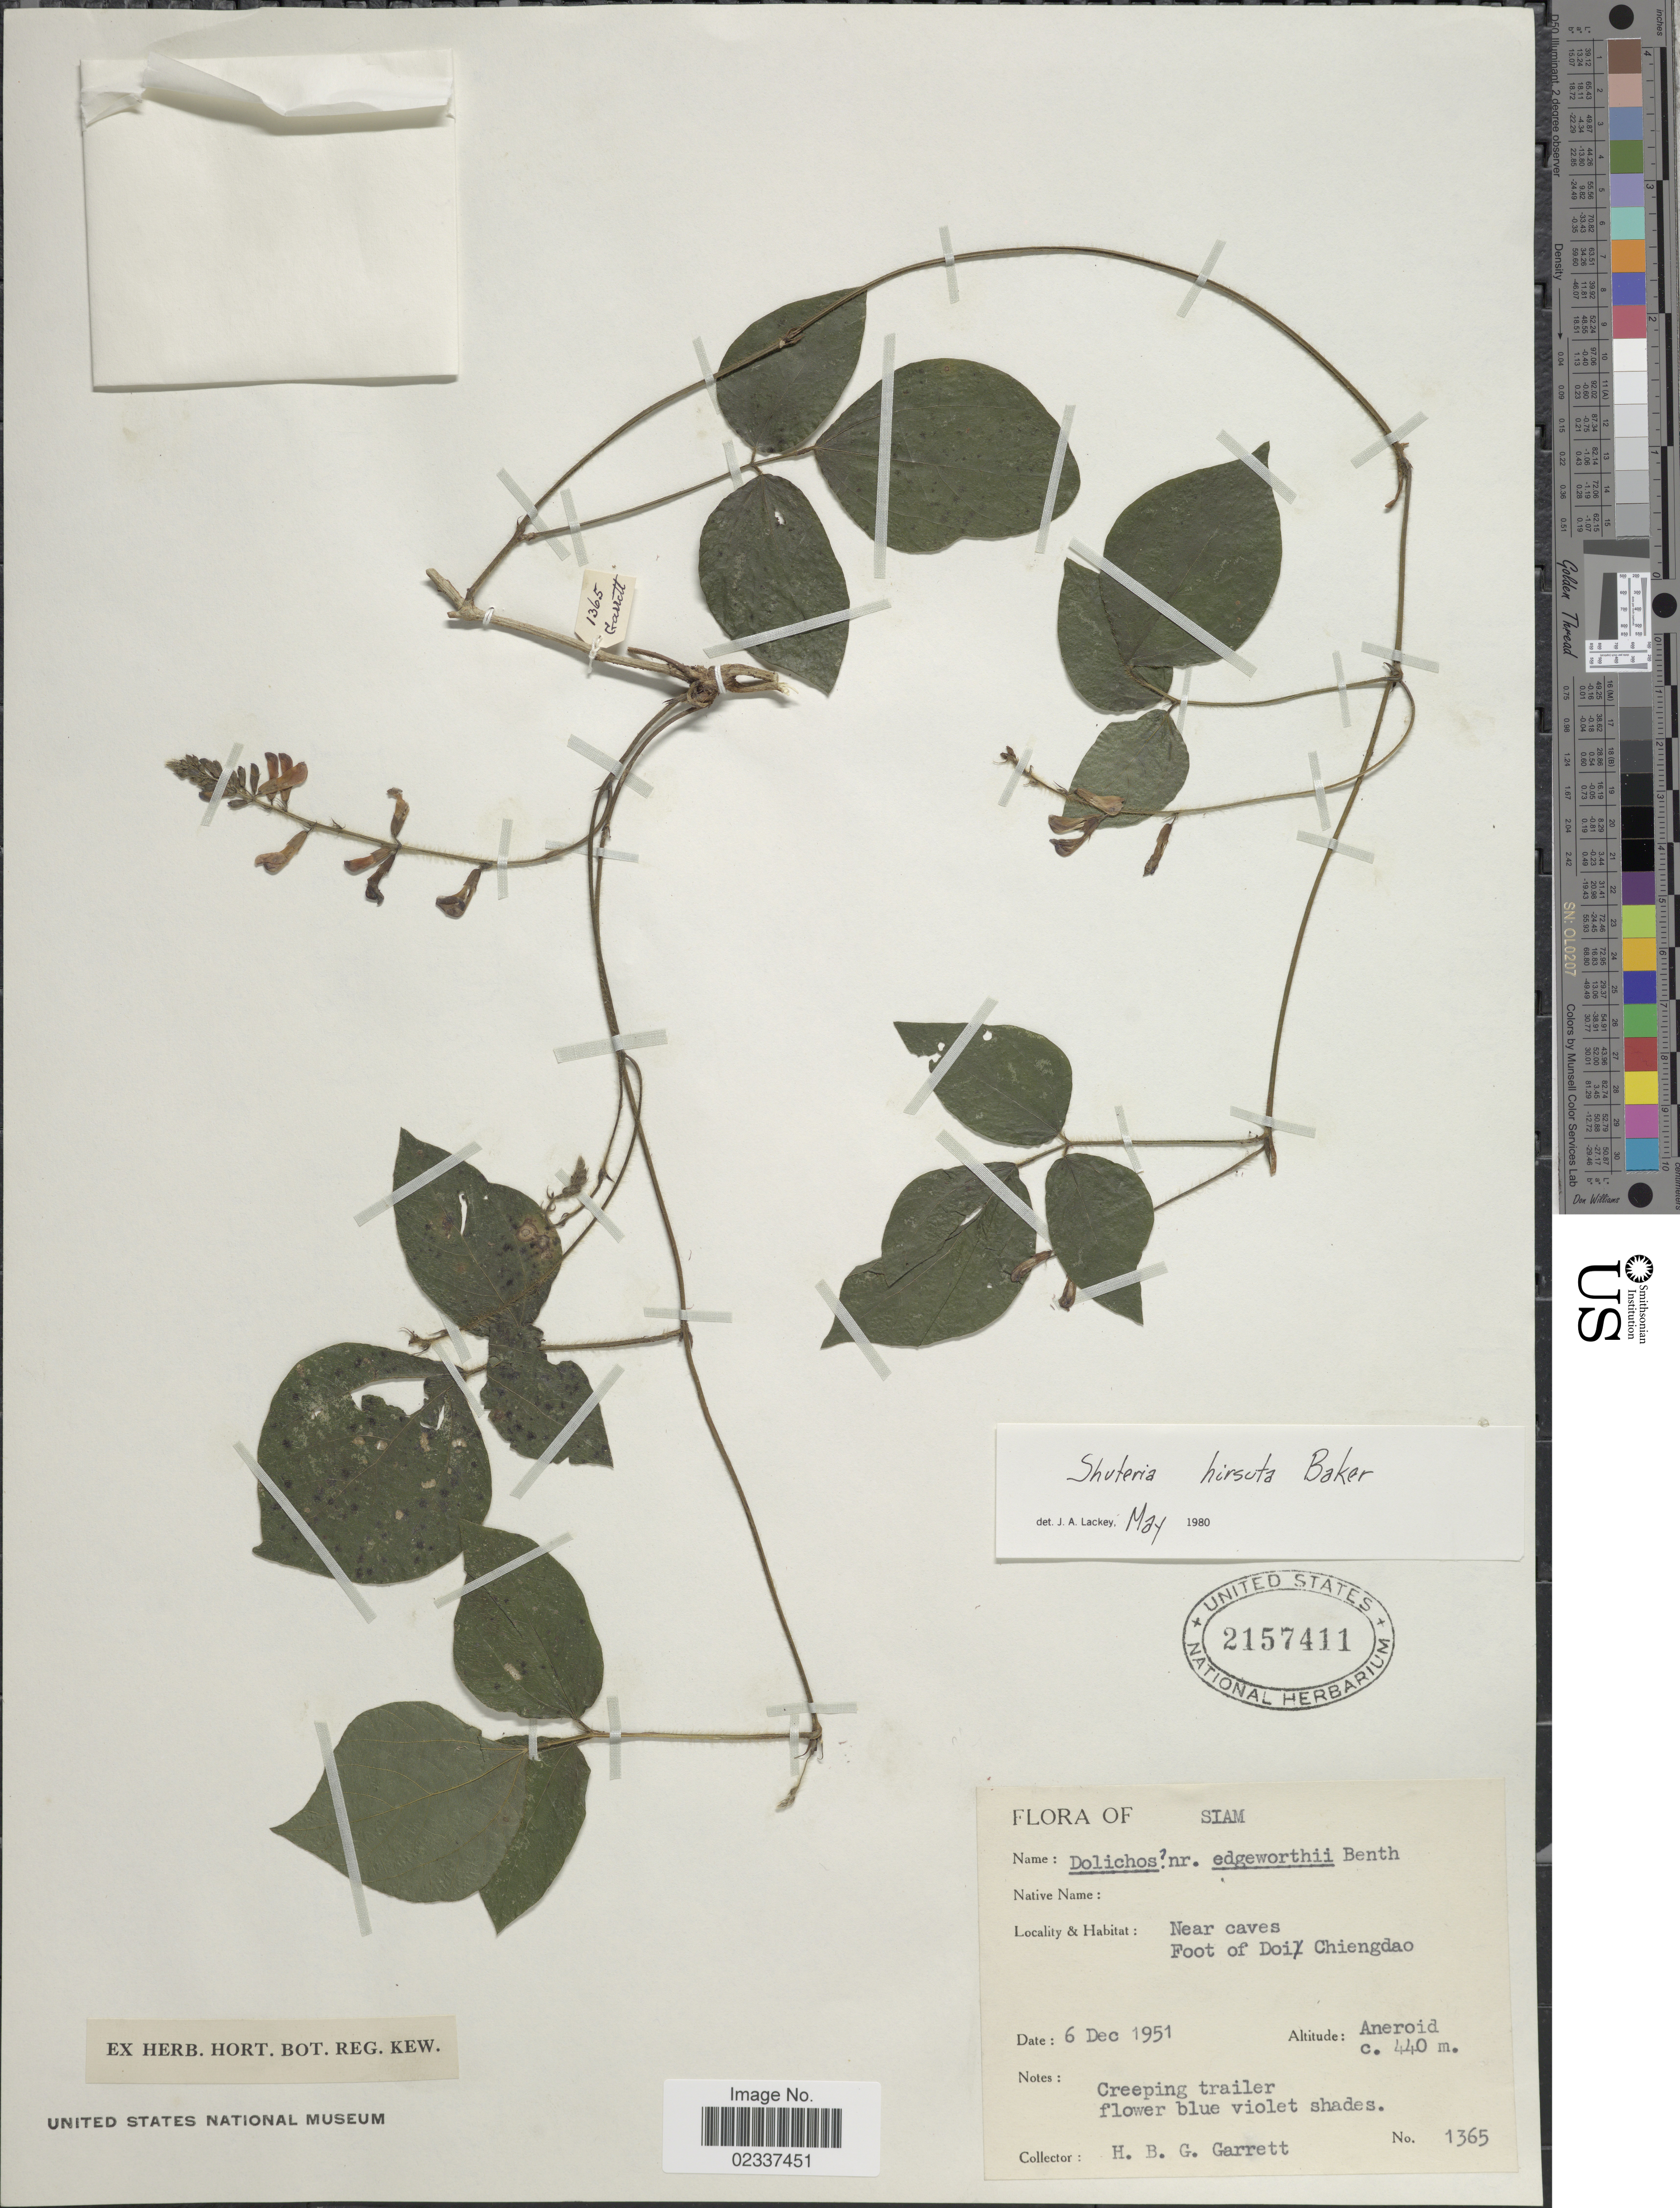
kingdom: Plantae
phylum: Tracheophyta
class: Magnoliopsida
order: Fabales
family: Fabaceae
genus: Harashuteria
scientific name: Harashuteria hirsuta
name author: (Baker) H. Ohashi & K. Ohashi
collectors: H. Garrett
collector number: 1365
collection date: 1951-12-06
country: Thailand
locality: Near caves, Foot of Doi, Chiengdao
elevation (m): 440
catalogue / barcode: US 2157411